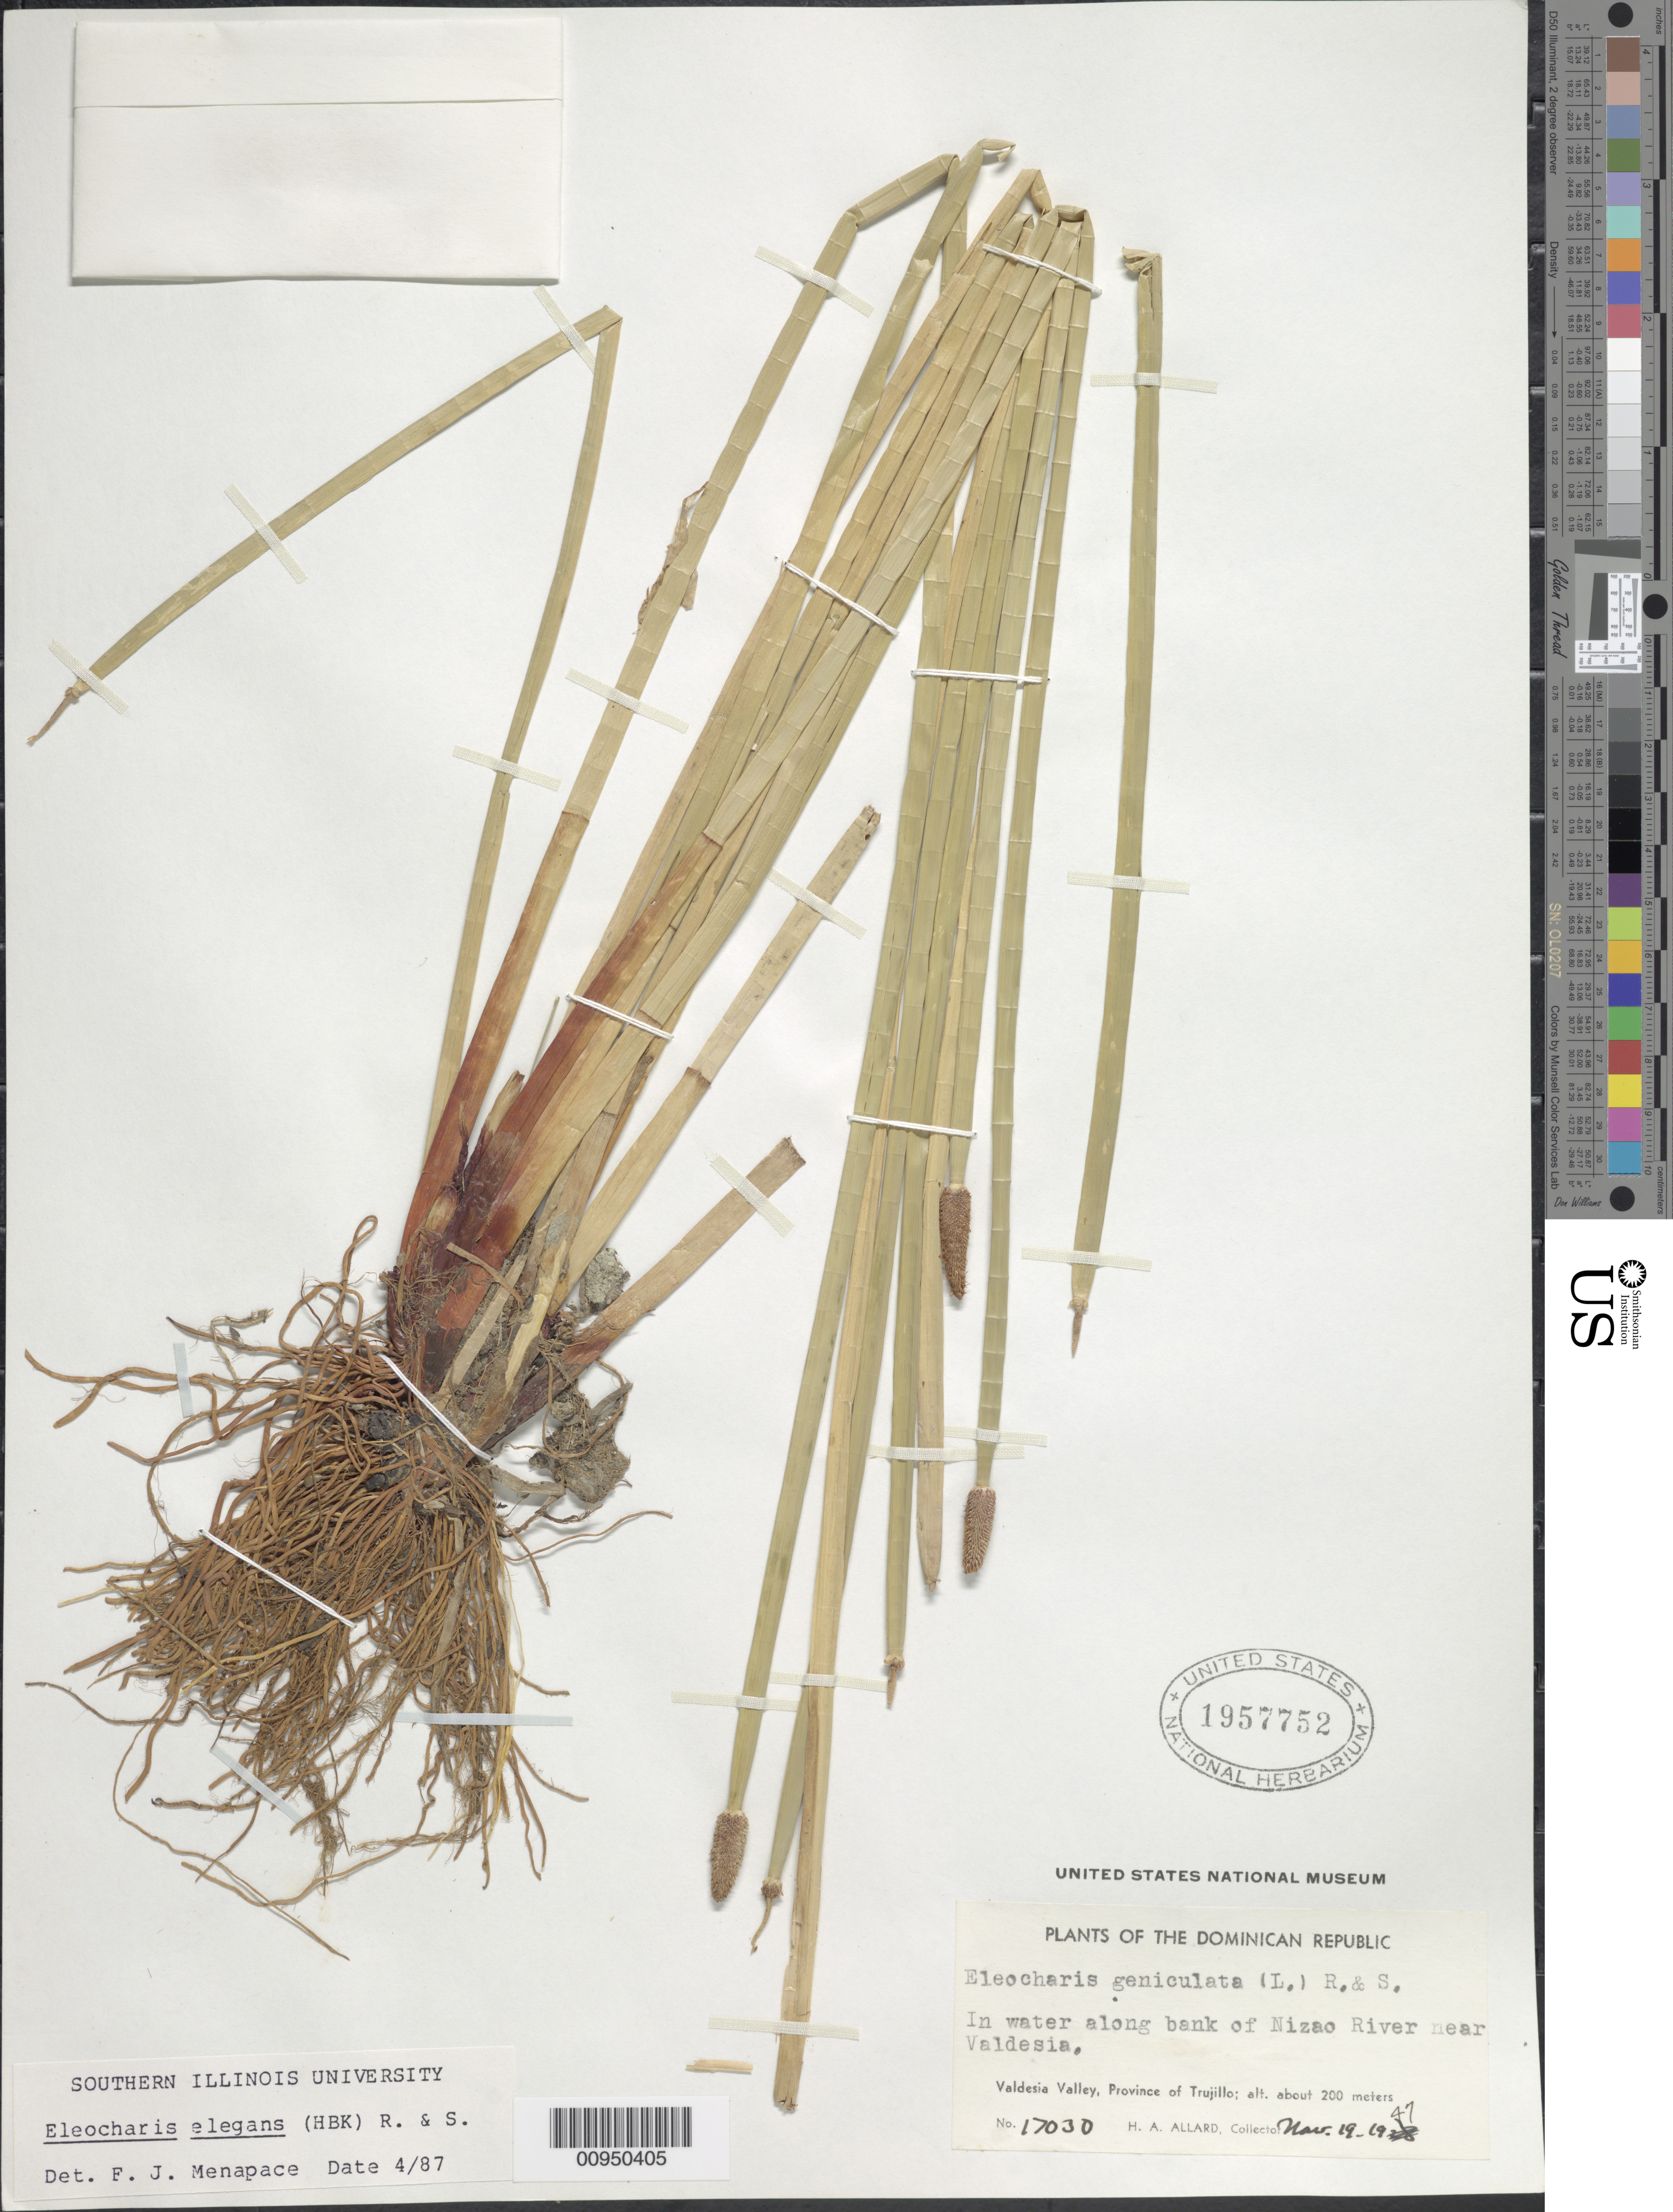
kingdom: Plantae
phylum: Tracheophyta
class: Liliopsida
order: Poales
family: Cyperaceae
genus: Eleocharis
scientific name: Eleocharis elegans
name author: (Kunth) Roem. & Schult.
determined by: Menapace, F. J.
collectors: H. A. Allard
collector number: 17030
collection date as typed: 19 Nov 1947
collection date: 1947-11-19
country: Dominican Republic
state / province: Santo Domingo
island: Hispaniola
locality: Valdesia Valley, along bank of Nizao River near Valdesia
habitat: In water along bank of river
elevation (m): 290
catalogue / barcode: US 1957752